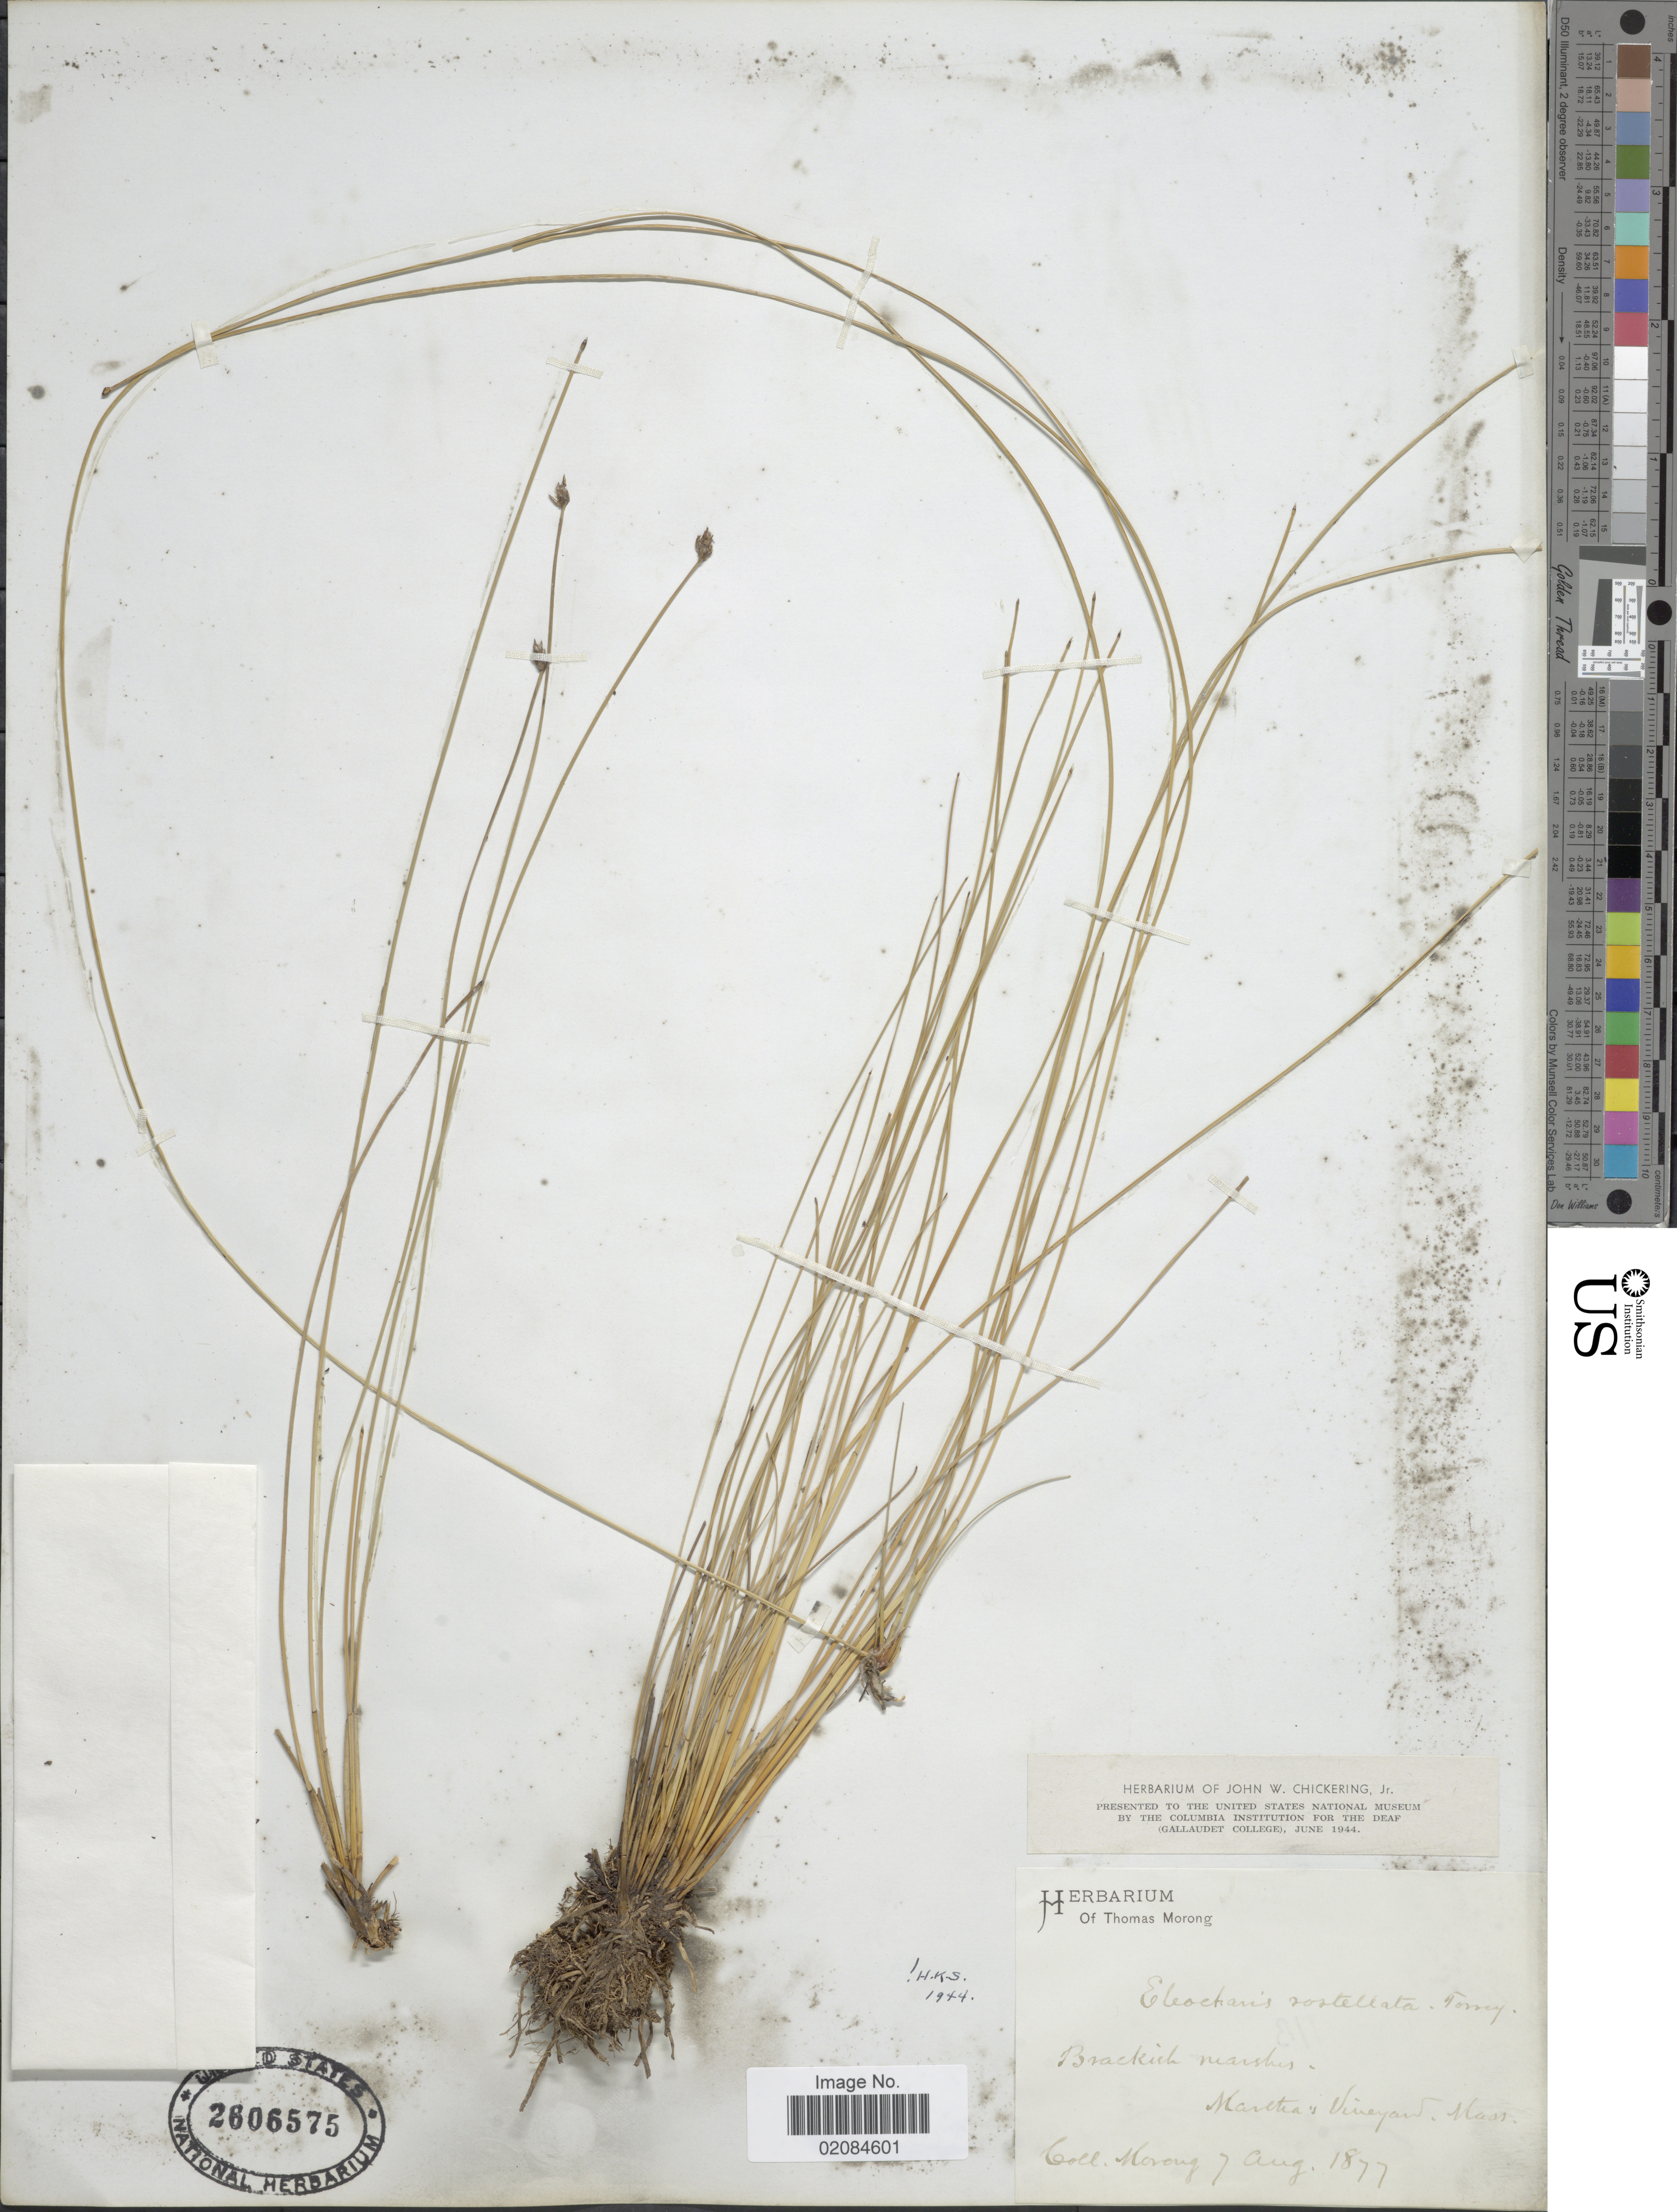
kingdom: Plantae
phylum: Tracheophyta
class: Liliopsida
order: Poales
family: Cyperaceae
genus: Eleocharis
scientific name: Eleocharis rostellata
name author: (Torr.) Torr.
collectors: T. Morong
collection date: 1877-08-07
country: United States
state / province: Massachusetts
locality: Martha Vineyard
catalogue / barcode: US 2806575